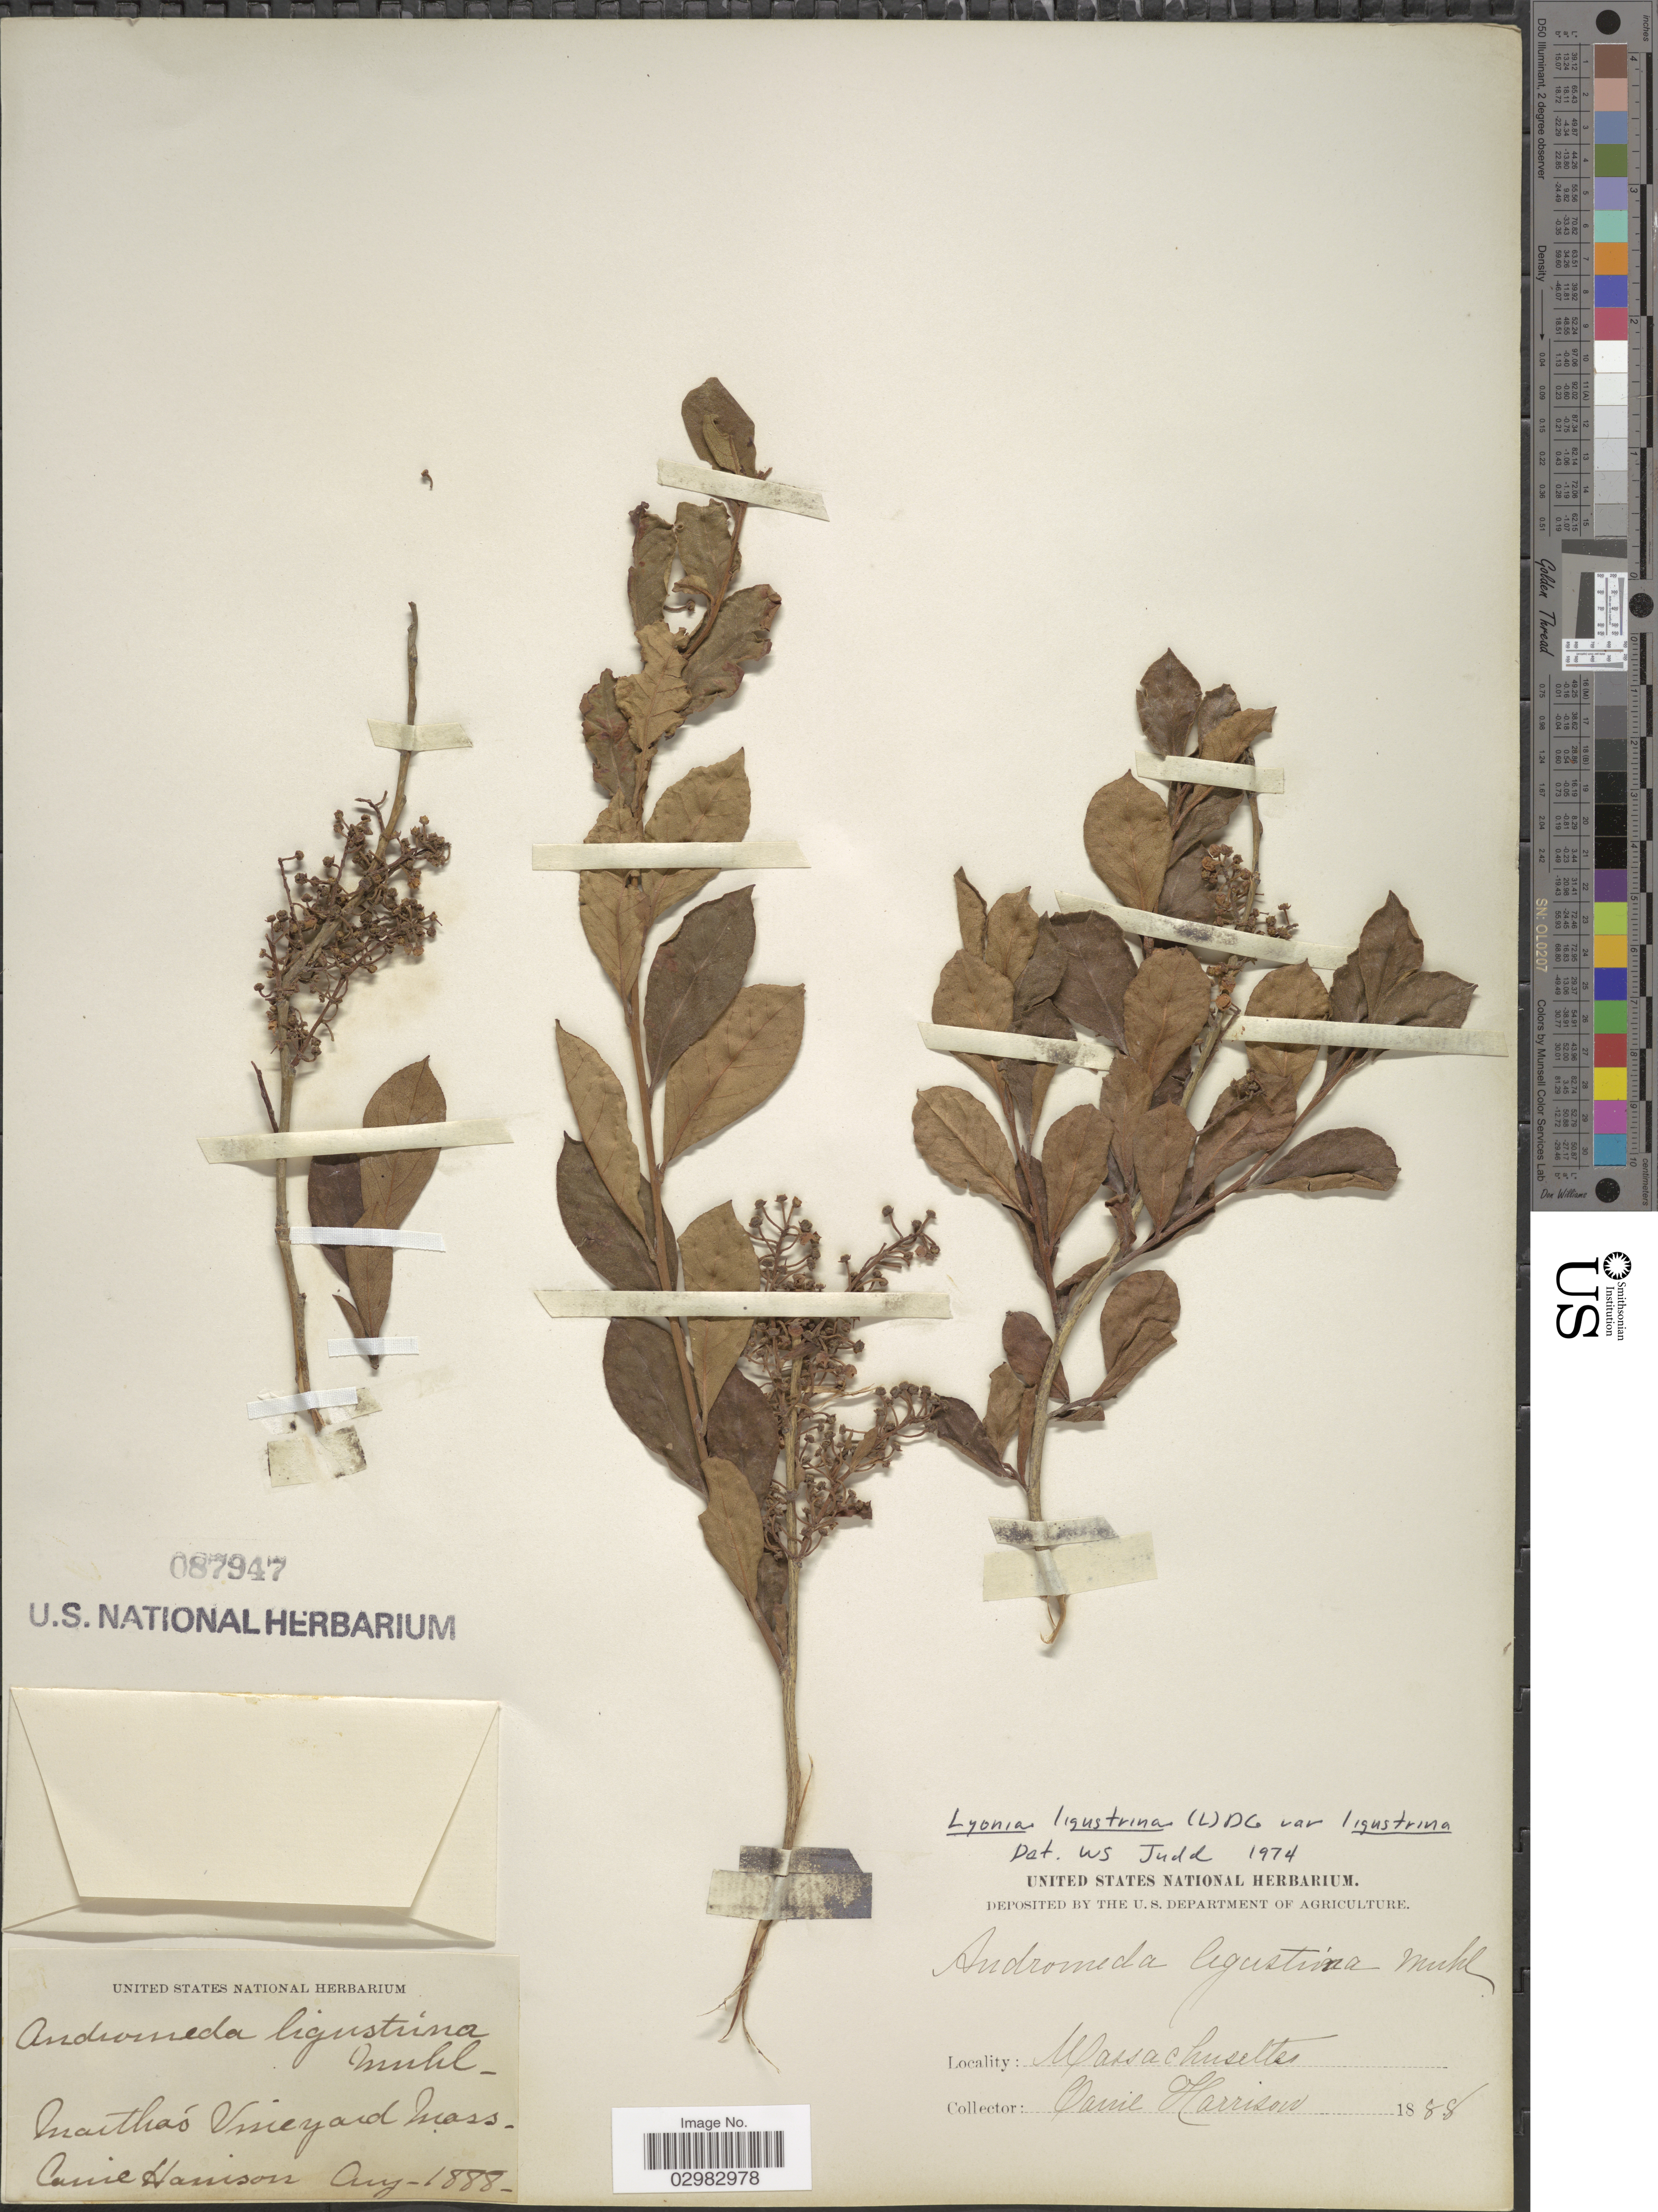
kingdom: Plantae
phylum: Tracheophyta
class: Magnoliopsida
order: Ericales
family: Ericaceae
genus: Lyonia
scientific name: Lyonia ligustrina var. ligustrina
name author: (L.) DC.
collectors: C. Harrison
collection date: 1888-08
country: United States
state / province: Massachusetts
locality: Martha's Vineyard.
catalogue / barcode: US 87947